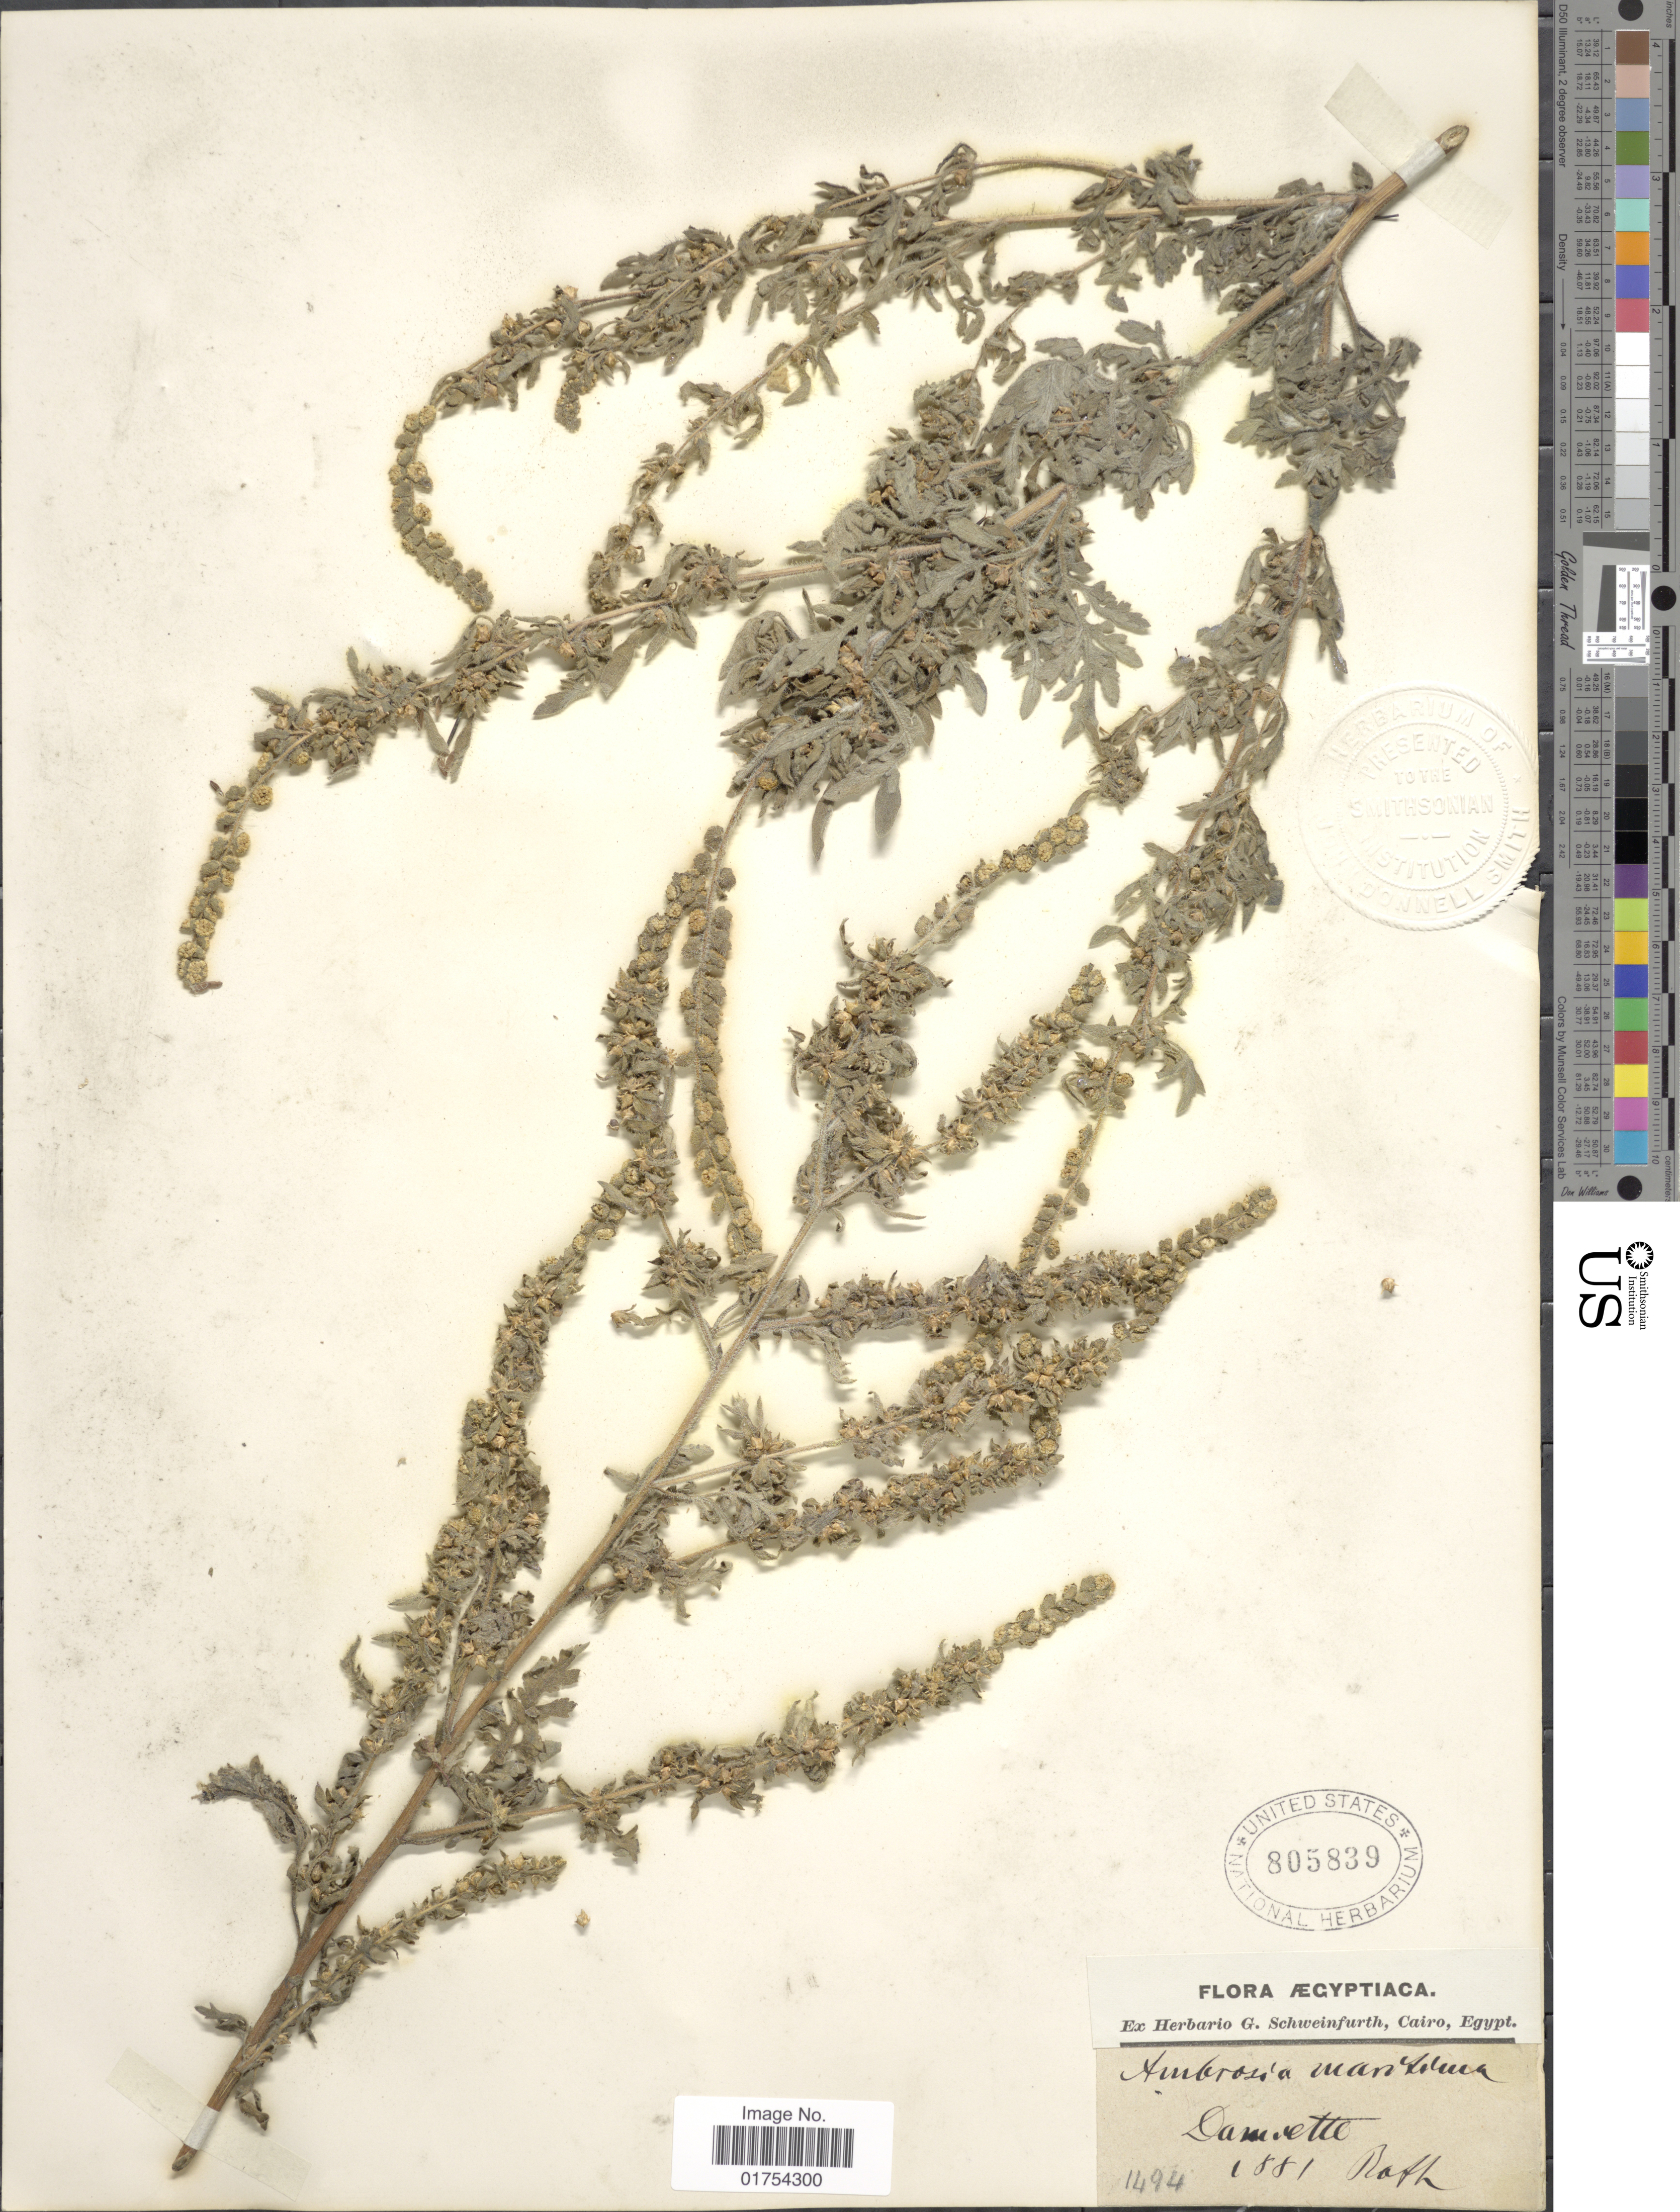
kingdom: Plantae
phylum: Tracheophyta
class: Magnoliopsida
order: Asterales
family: Asteraceae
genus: Ambrosia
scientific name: Ambrosia maritima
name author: L.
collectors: -- Roth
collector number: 1494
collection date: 1881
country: Egypt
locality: Damiette.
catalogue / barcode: US 805839